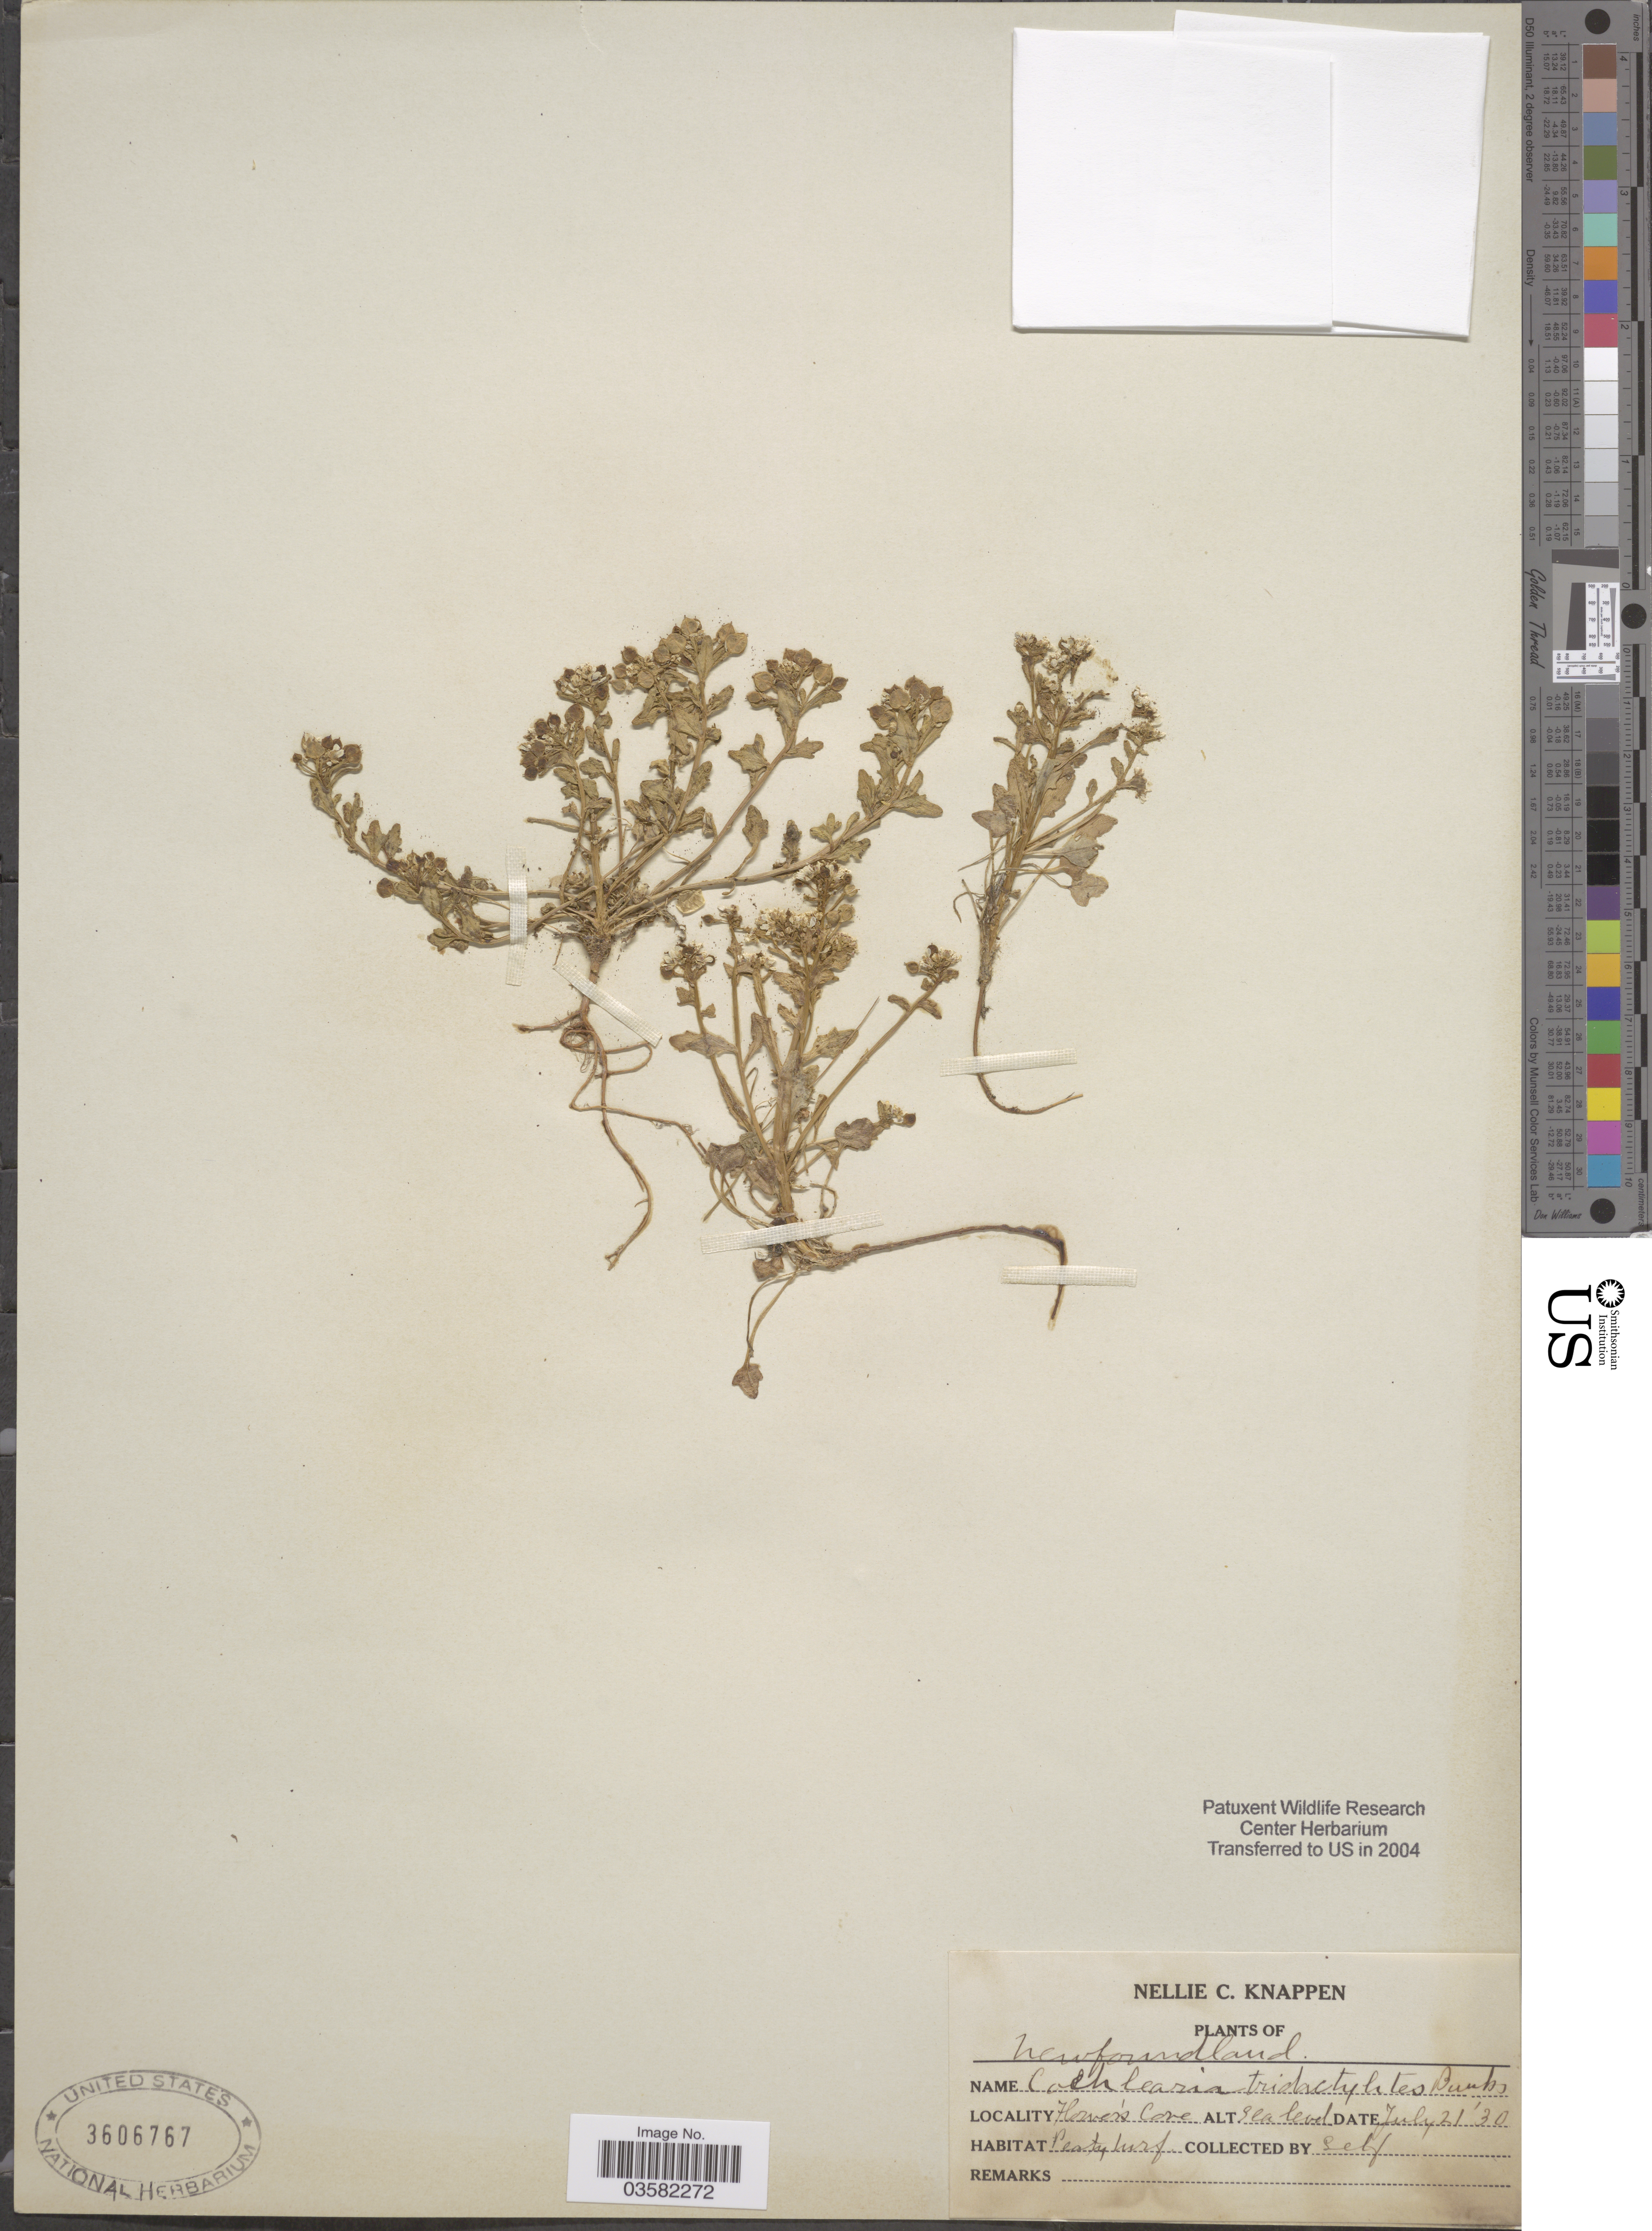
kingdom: Plantae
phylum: Tracheophyta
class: Magnoliopsida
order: Brassicales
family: Brassicaceae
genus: Cochlearia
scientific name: Cochlearia tridactylites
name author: Banks ex DC.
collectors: N. Knappen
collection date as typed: Transcribed d/m/y: 21/7/30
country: Canada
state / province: Newfoundland and Labrador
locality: Flowers Cove.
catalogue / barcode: US 3606767